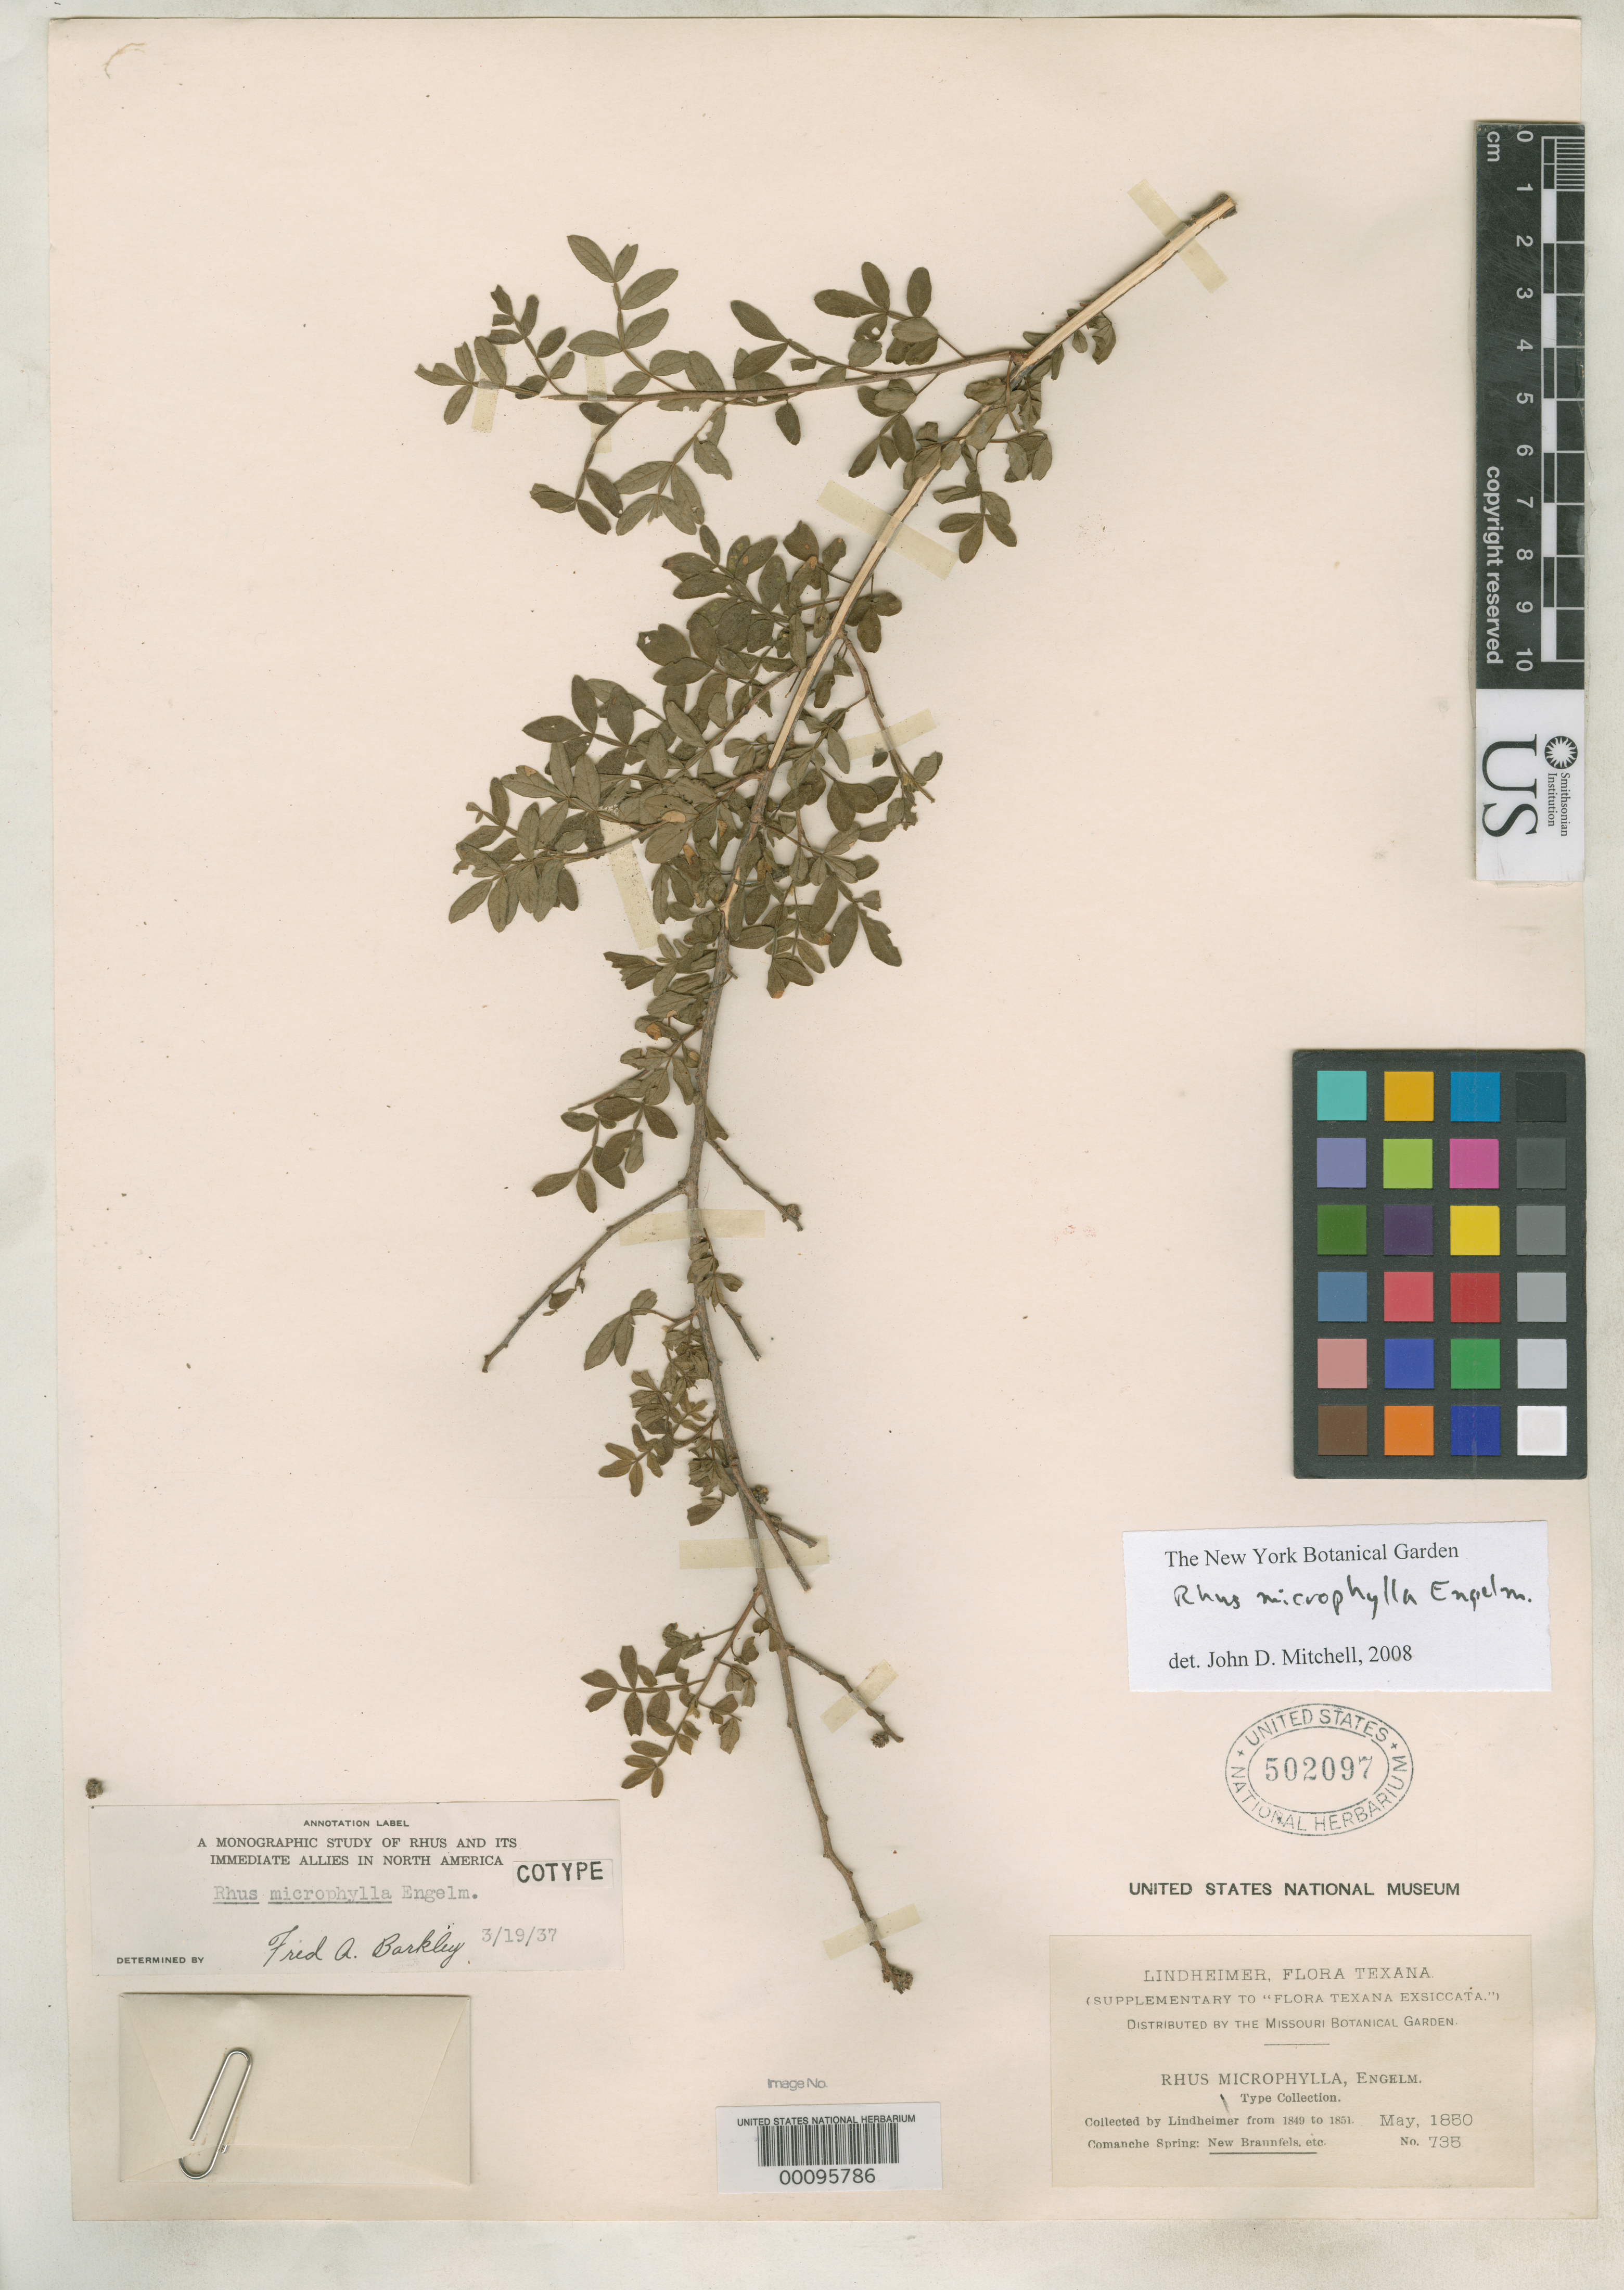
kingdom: Plantae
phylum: Tracheophyta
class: Magnoliopsida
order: Sapindales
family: Anacardiaceae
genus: Rhus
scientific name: Rhus microphylla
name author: Engelm.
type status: Syntype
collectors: F. J. Lindheimer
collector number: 735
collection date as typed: May 1850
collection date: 1850-05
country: United States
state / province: Texas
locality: Between New Braunfels and San Antonio.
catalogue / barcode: US 502097